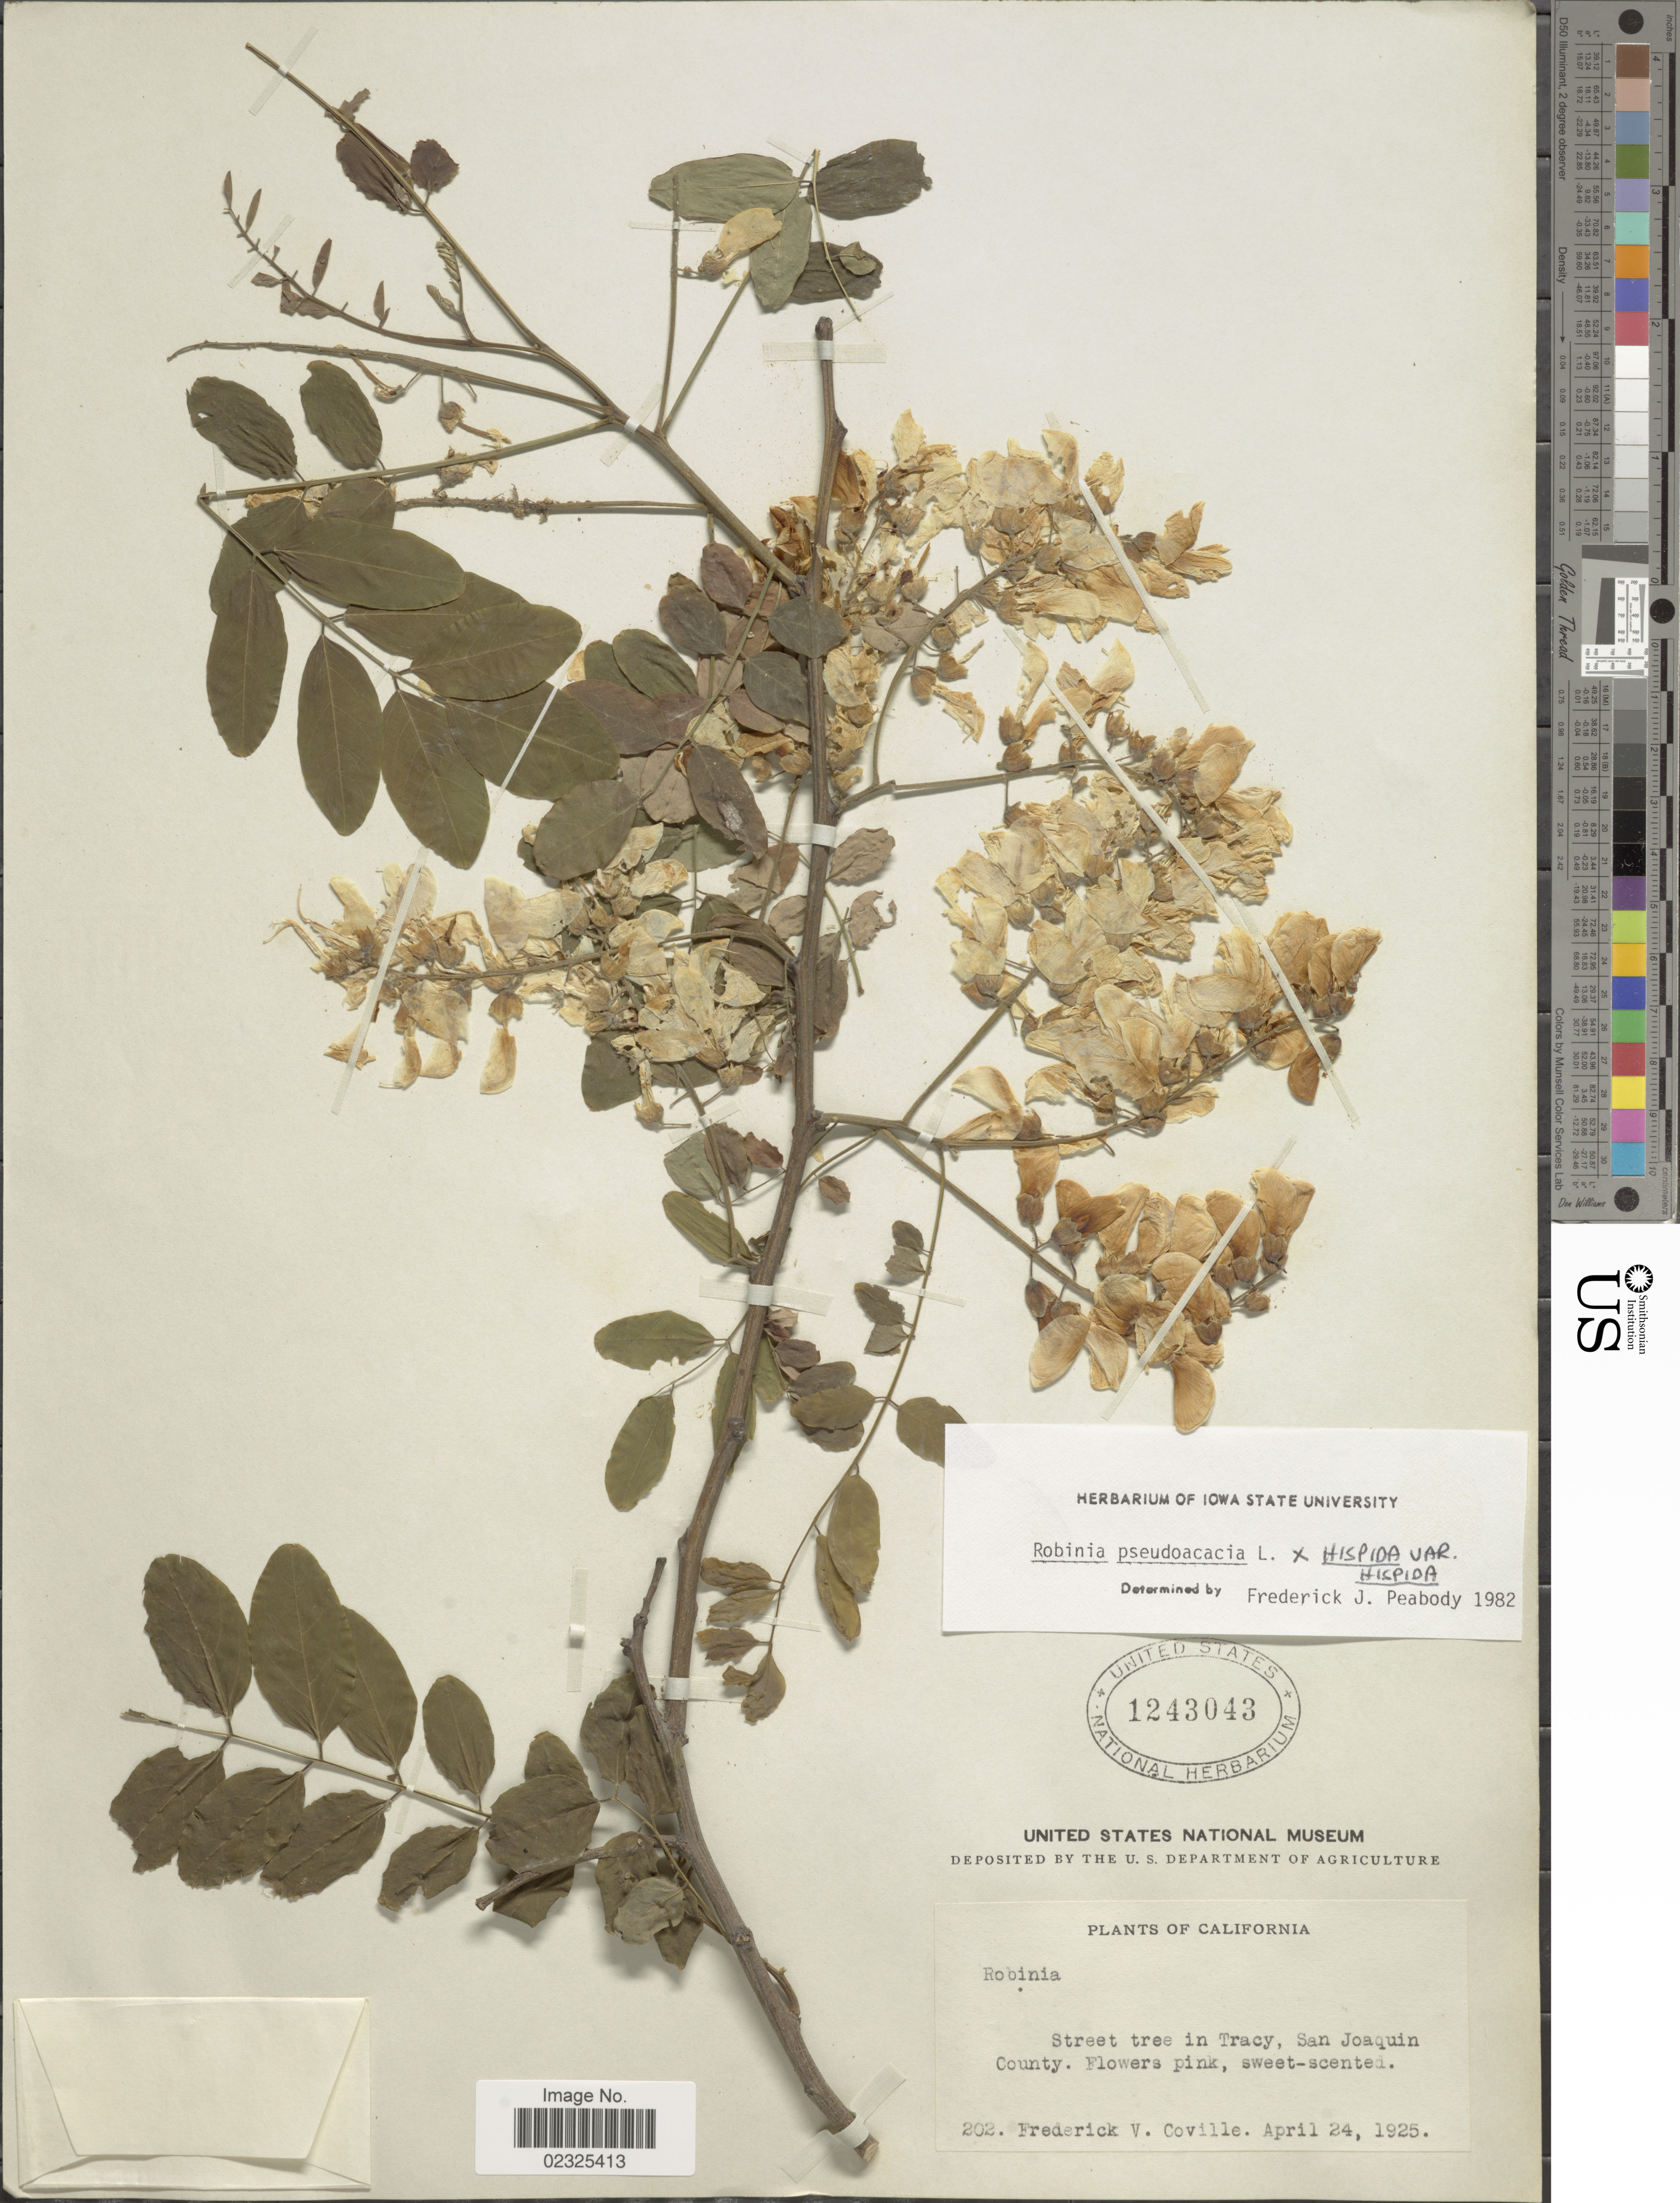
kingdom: Plantae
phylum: Tracheophyta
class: Magnoliopsida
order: Fabales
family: Fabaceae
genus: Robinia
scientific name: Robinia pseudoacacia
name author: L.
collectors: F. V. Coville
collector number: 202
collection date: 1925-04-24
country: United States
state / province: California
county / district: San Joaquin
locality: Street tree in TraCY, San Joaquin County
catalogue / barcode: US 1243043